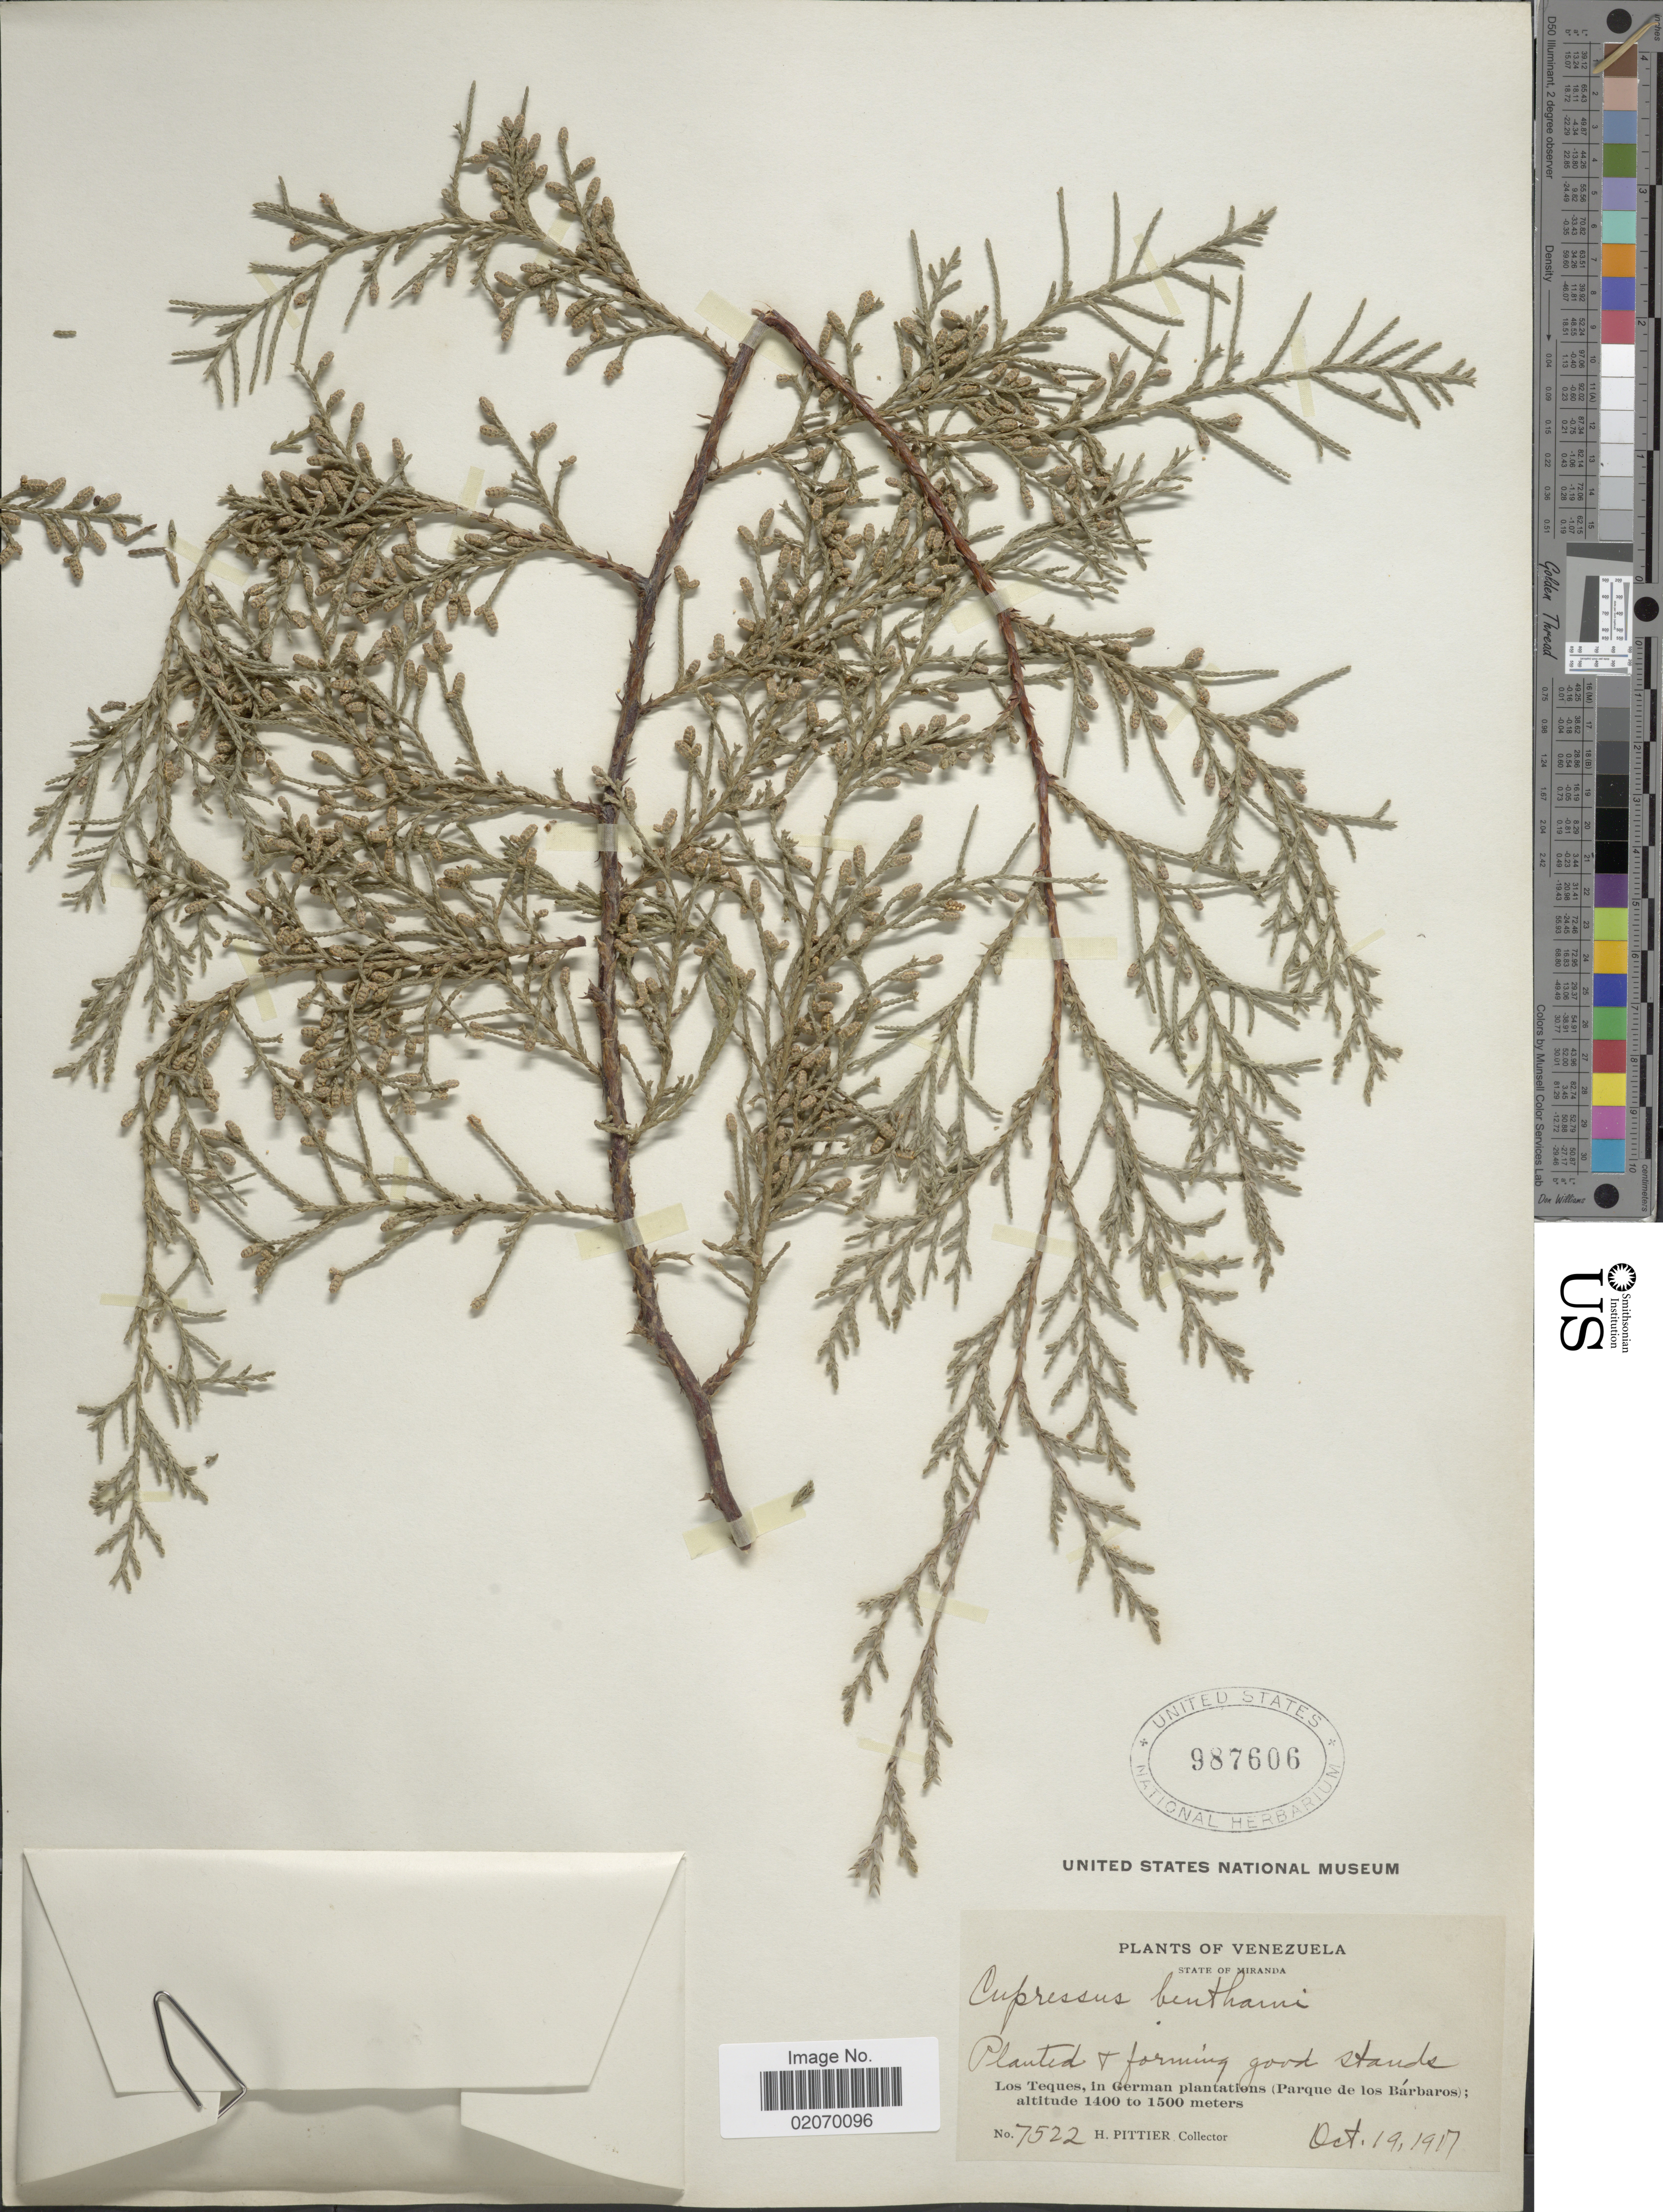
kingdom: Plantae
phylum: Tracheophyta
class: Pinopsida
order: Pinales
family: Cupressaceae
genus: Hesperocyparis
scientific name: Hesperocyparis benthamii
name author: (Endl.) Bartel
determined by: (US) Smithsonian Institution - National Museum of Natural History - Department of Botany (UNITED STATES)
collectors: H. F. Pittier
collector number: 7522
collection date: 1917-10-19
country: Venezuela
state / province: Mérida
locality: Los Teques, in German plantations (Parque de los Barbaros)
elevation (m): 1400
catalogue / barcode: US 987606